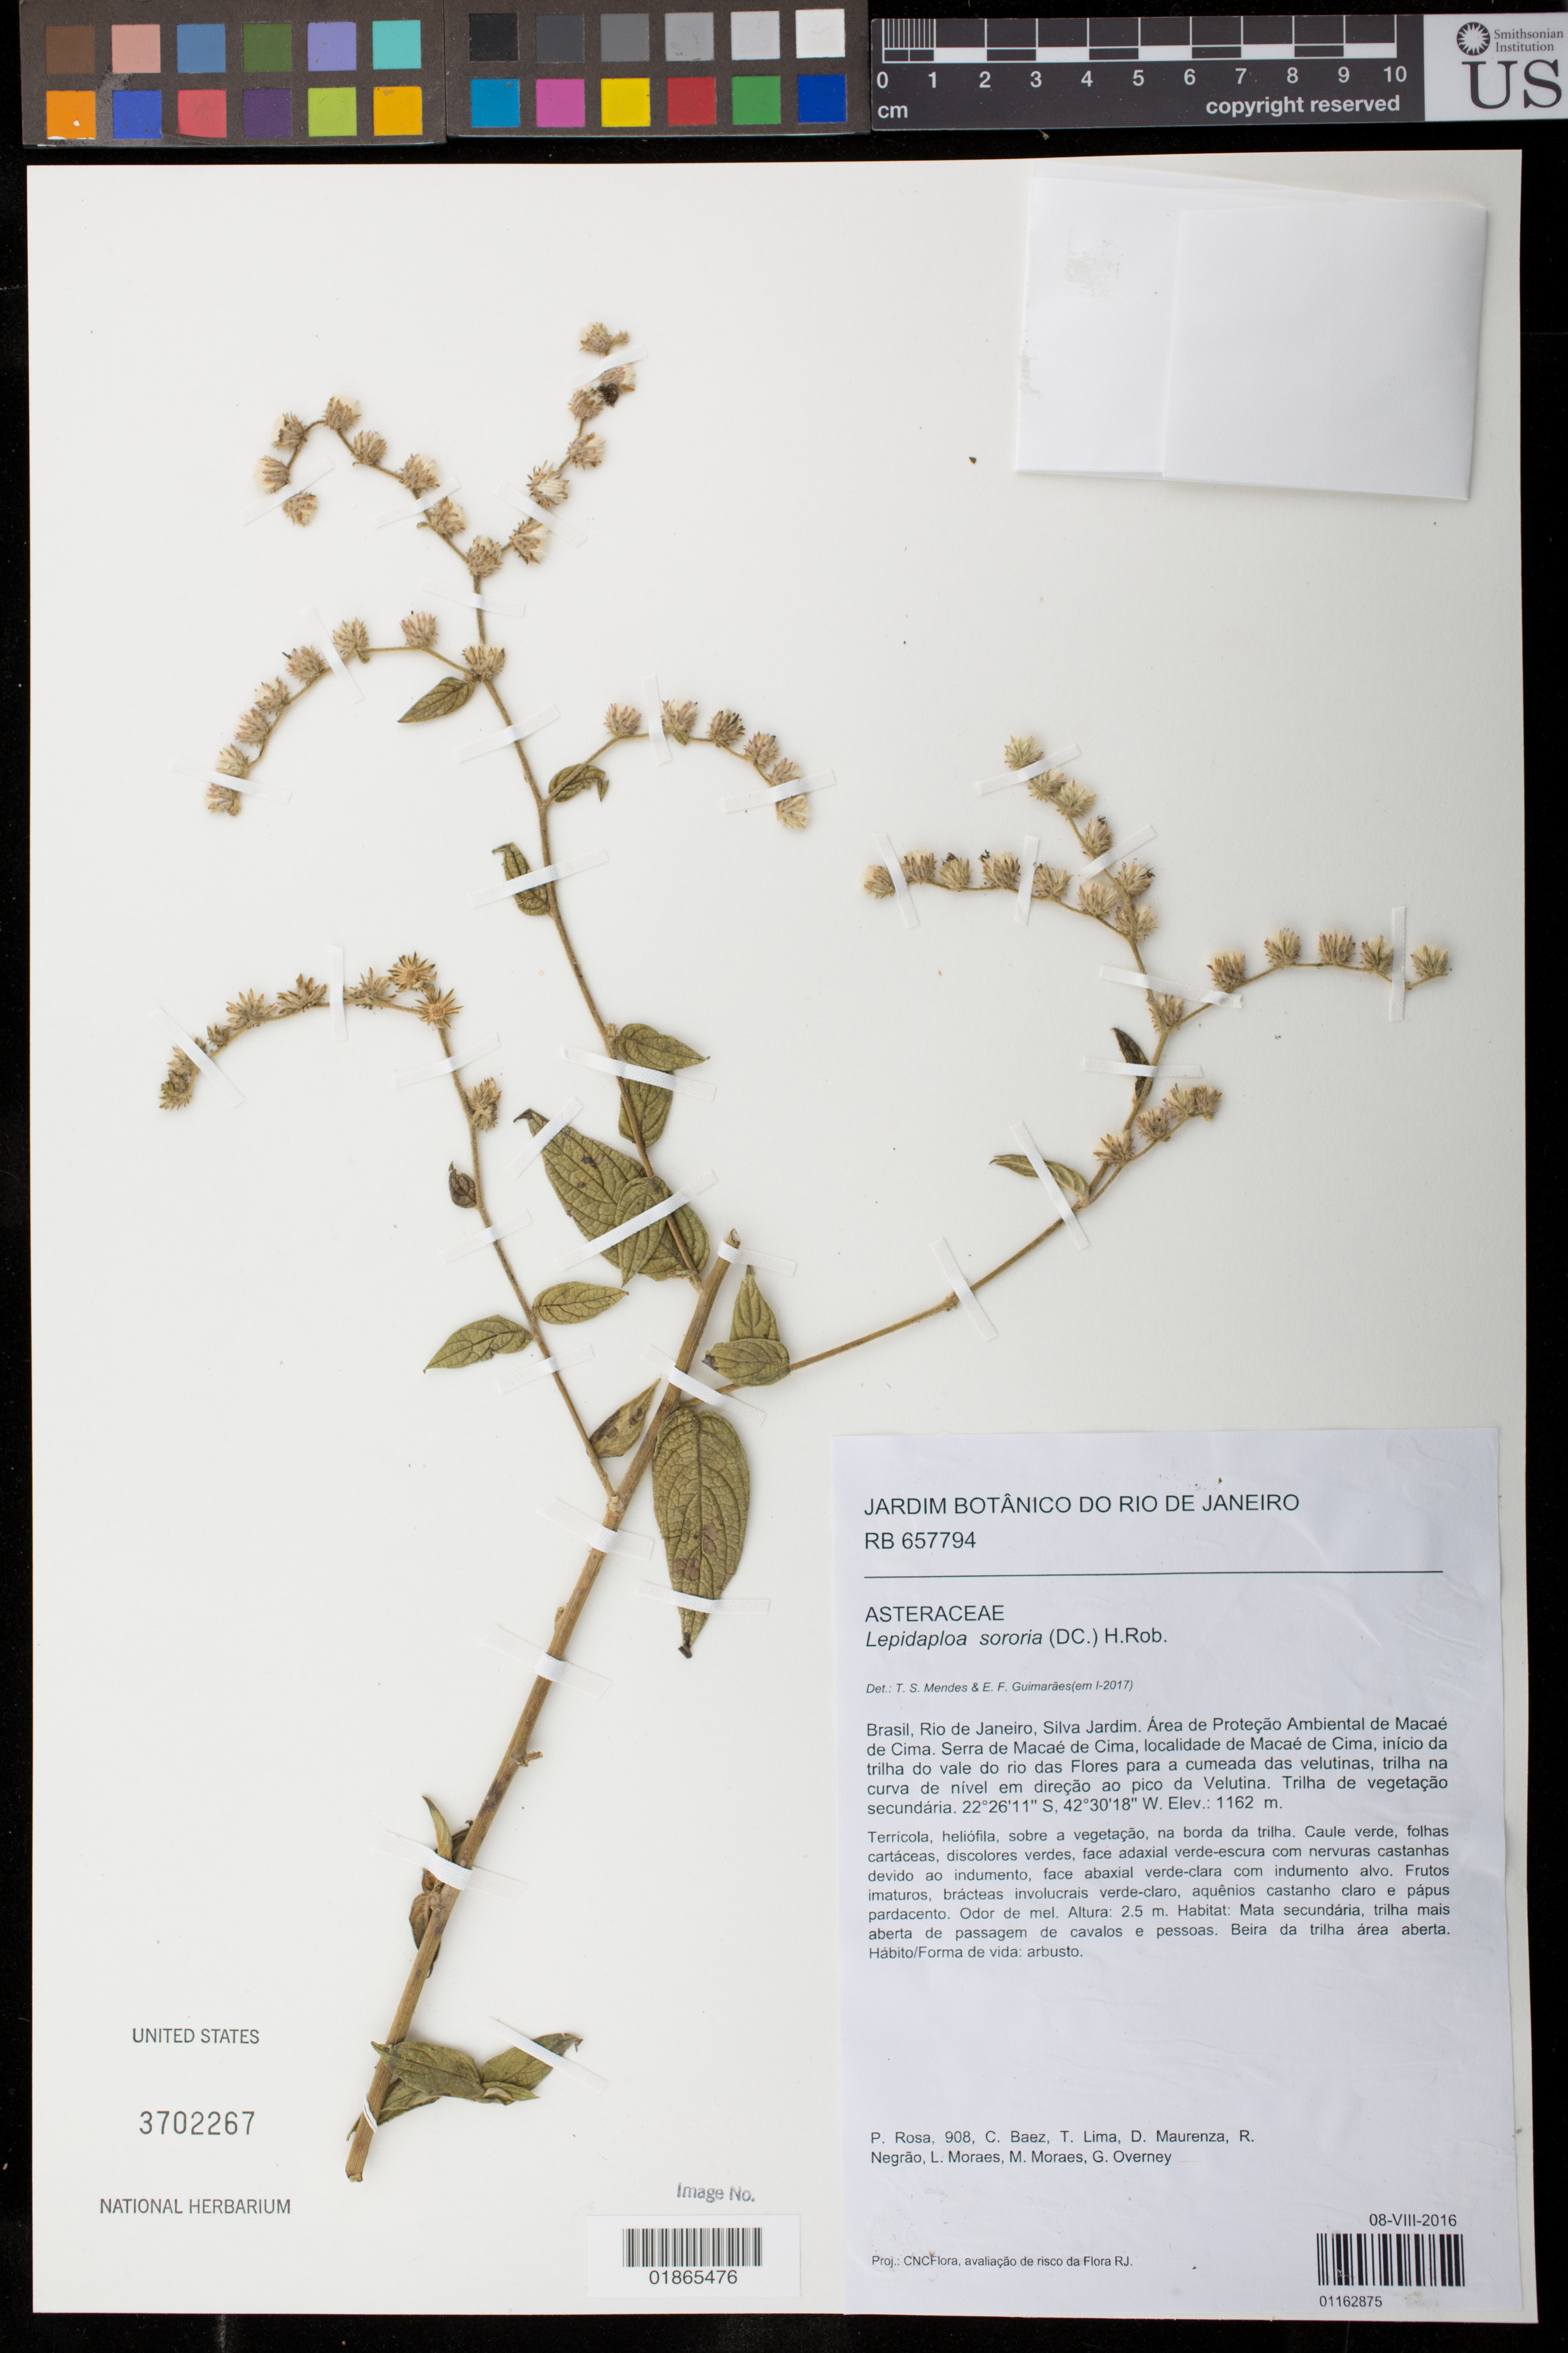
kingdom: Plantae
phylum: Tracheophyta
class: Magnoliopsida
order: Asterales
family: Asteraceae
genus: Lepidaploa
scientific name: Lepidaploa sororia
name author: (DC.) H. Rob.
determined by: Mendes, T. S.; Guimarães, E. F.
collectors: P. Rosa, C. Baez, T. Lima, D. Maurenza, R. Negrão, L. Moraes, M. Moraes & G. Overney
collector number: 908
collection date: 2016-08-08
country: Brazil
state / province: Rio de Janeiro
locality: Silva Jardim. Area de Protecao Ambiental de Macae de Cima. Serra de Macae de Cima, localidade de Macae de Cima, inicio da trilha do vale do rio das Flores para a cumeada das veluntinas, trilha na curva de nivel em direcao ao pico de Velutina.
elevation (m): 1162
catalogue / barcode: US 3702267